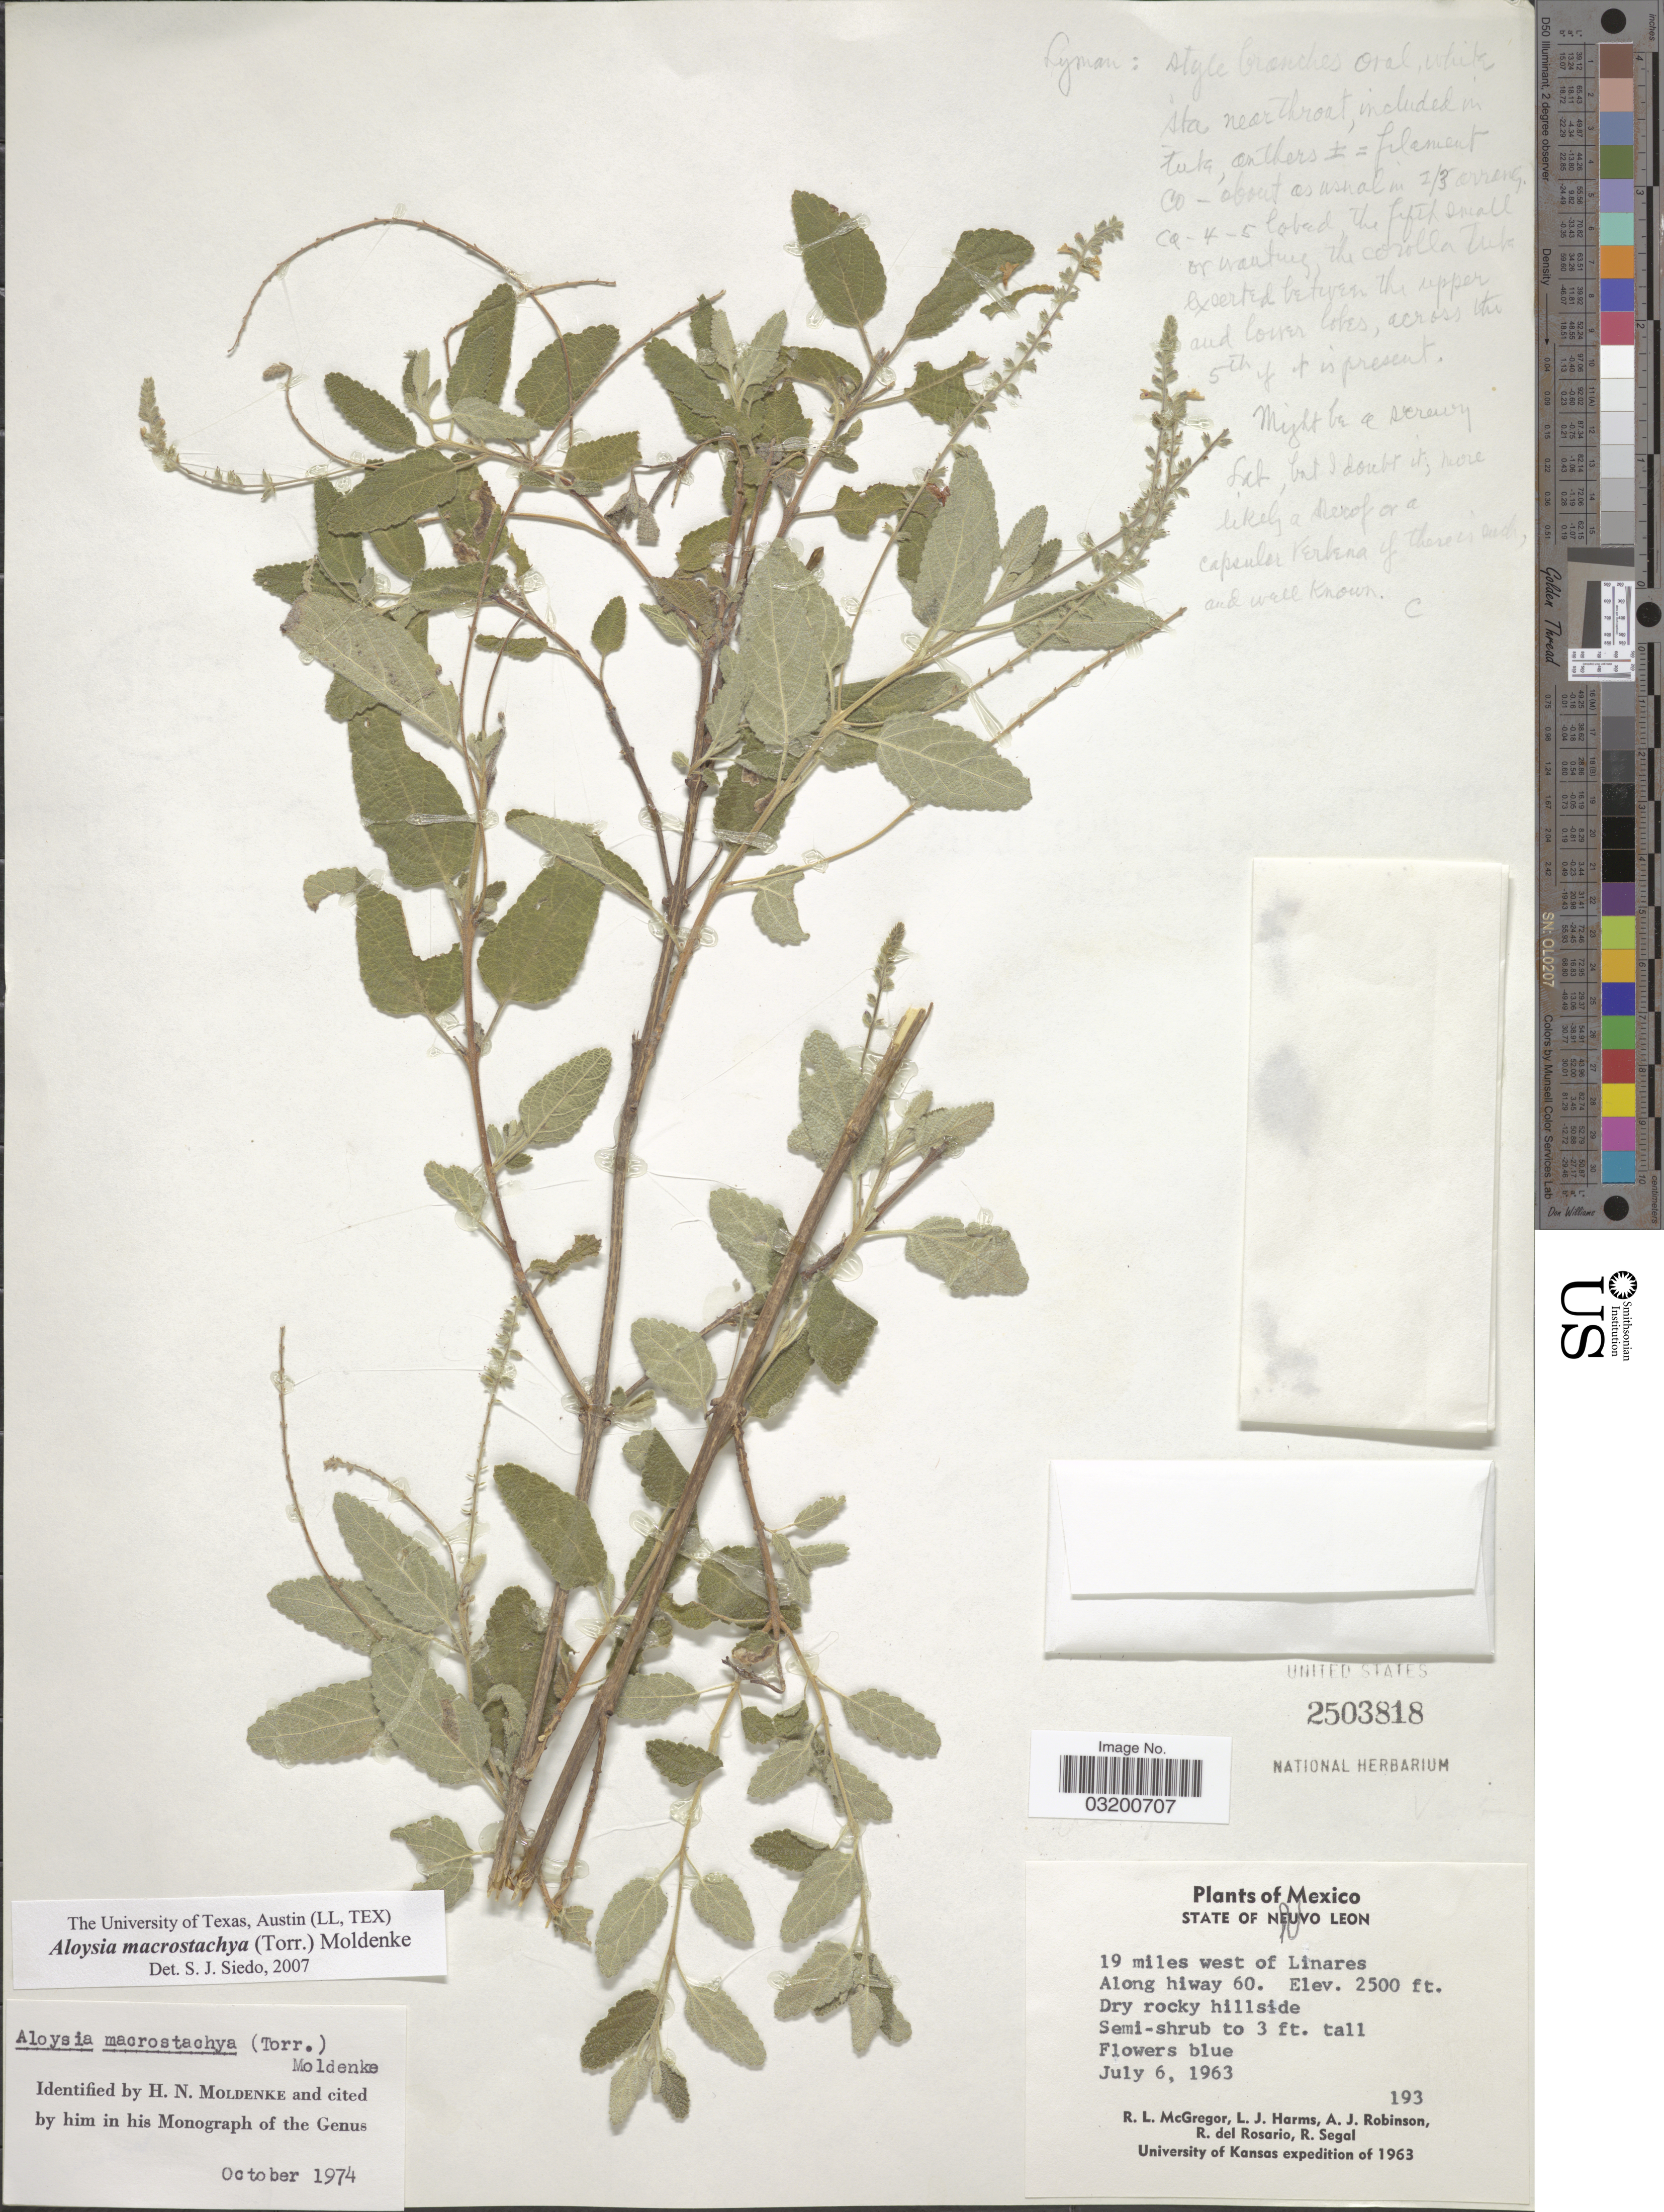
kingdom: Plantae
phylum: Tracheophyta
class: Magnoliopsida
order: Lamiales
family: Verbenaceae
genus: Aloysia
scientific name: Aloysia macrostachya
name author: (Torr.) Moldenke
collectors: R. McGregor, L. Harms, A. J. Robinson, R. del Rosario & R. Segal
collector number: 193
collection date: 1963-07-06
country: Mexico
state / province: Nuevo León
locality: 19 miles west of Linares. Along hiway 60.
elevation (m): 762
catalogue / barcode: US 2503818